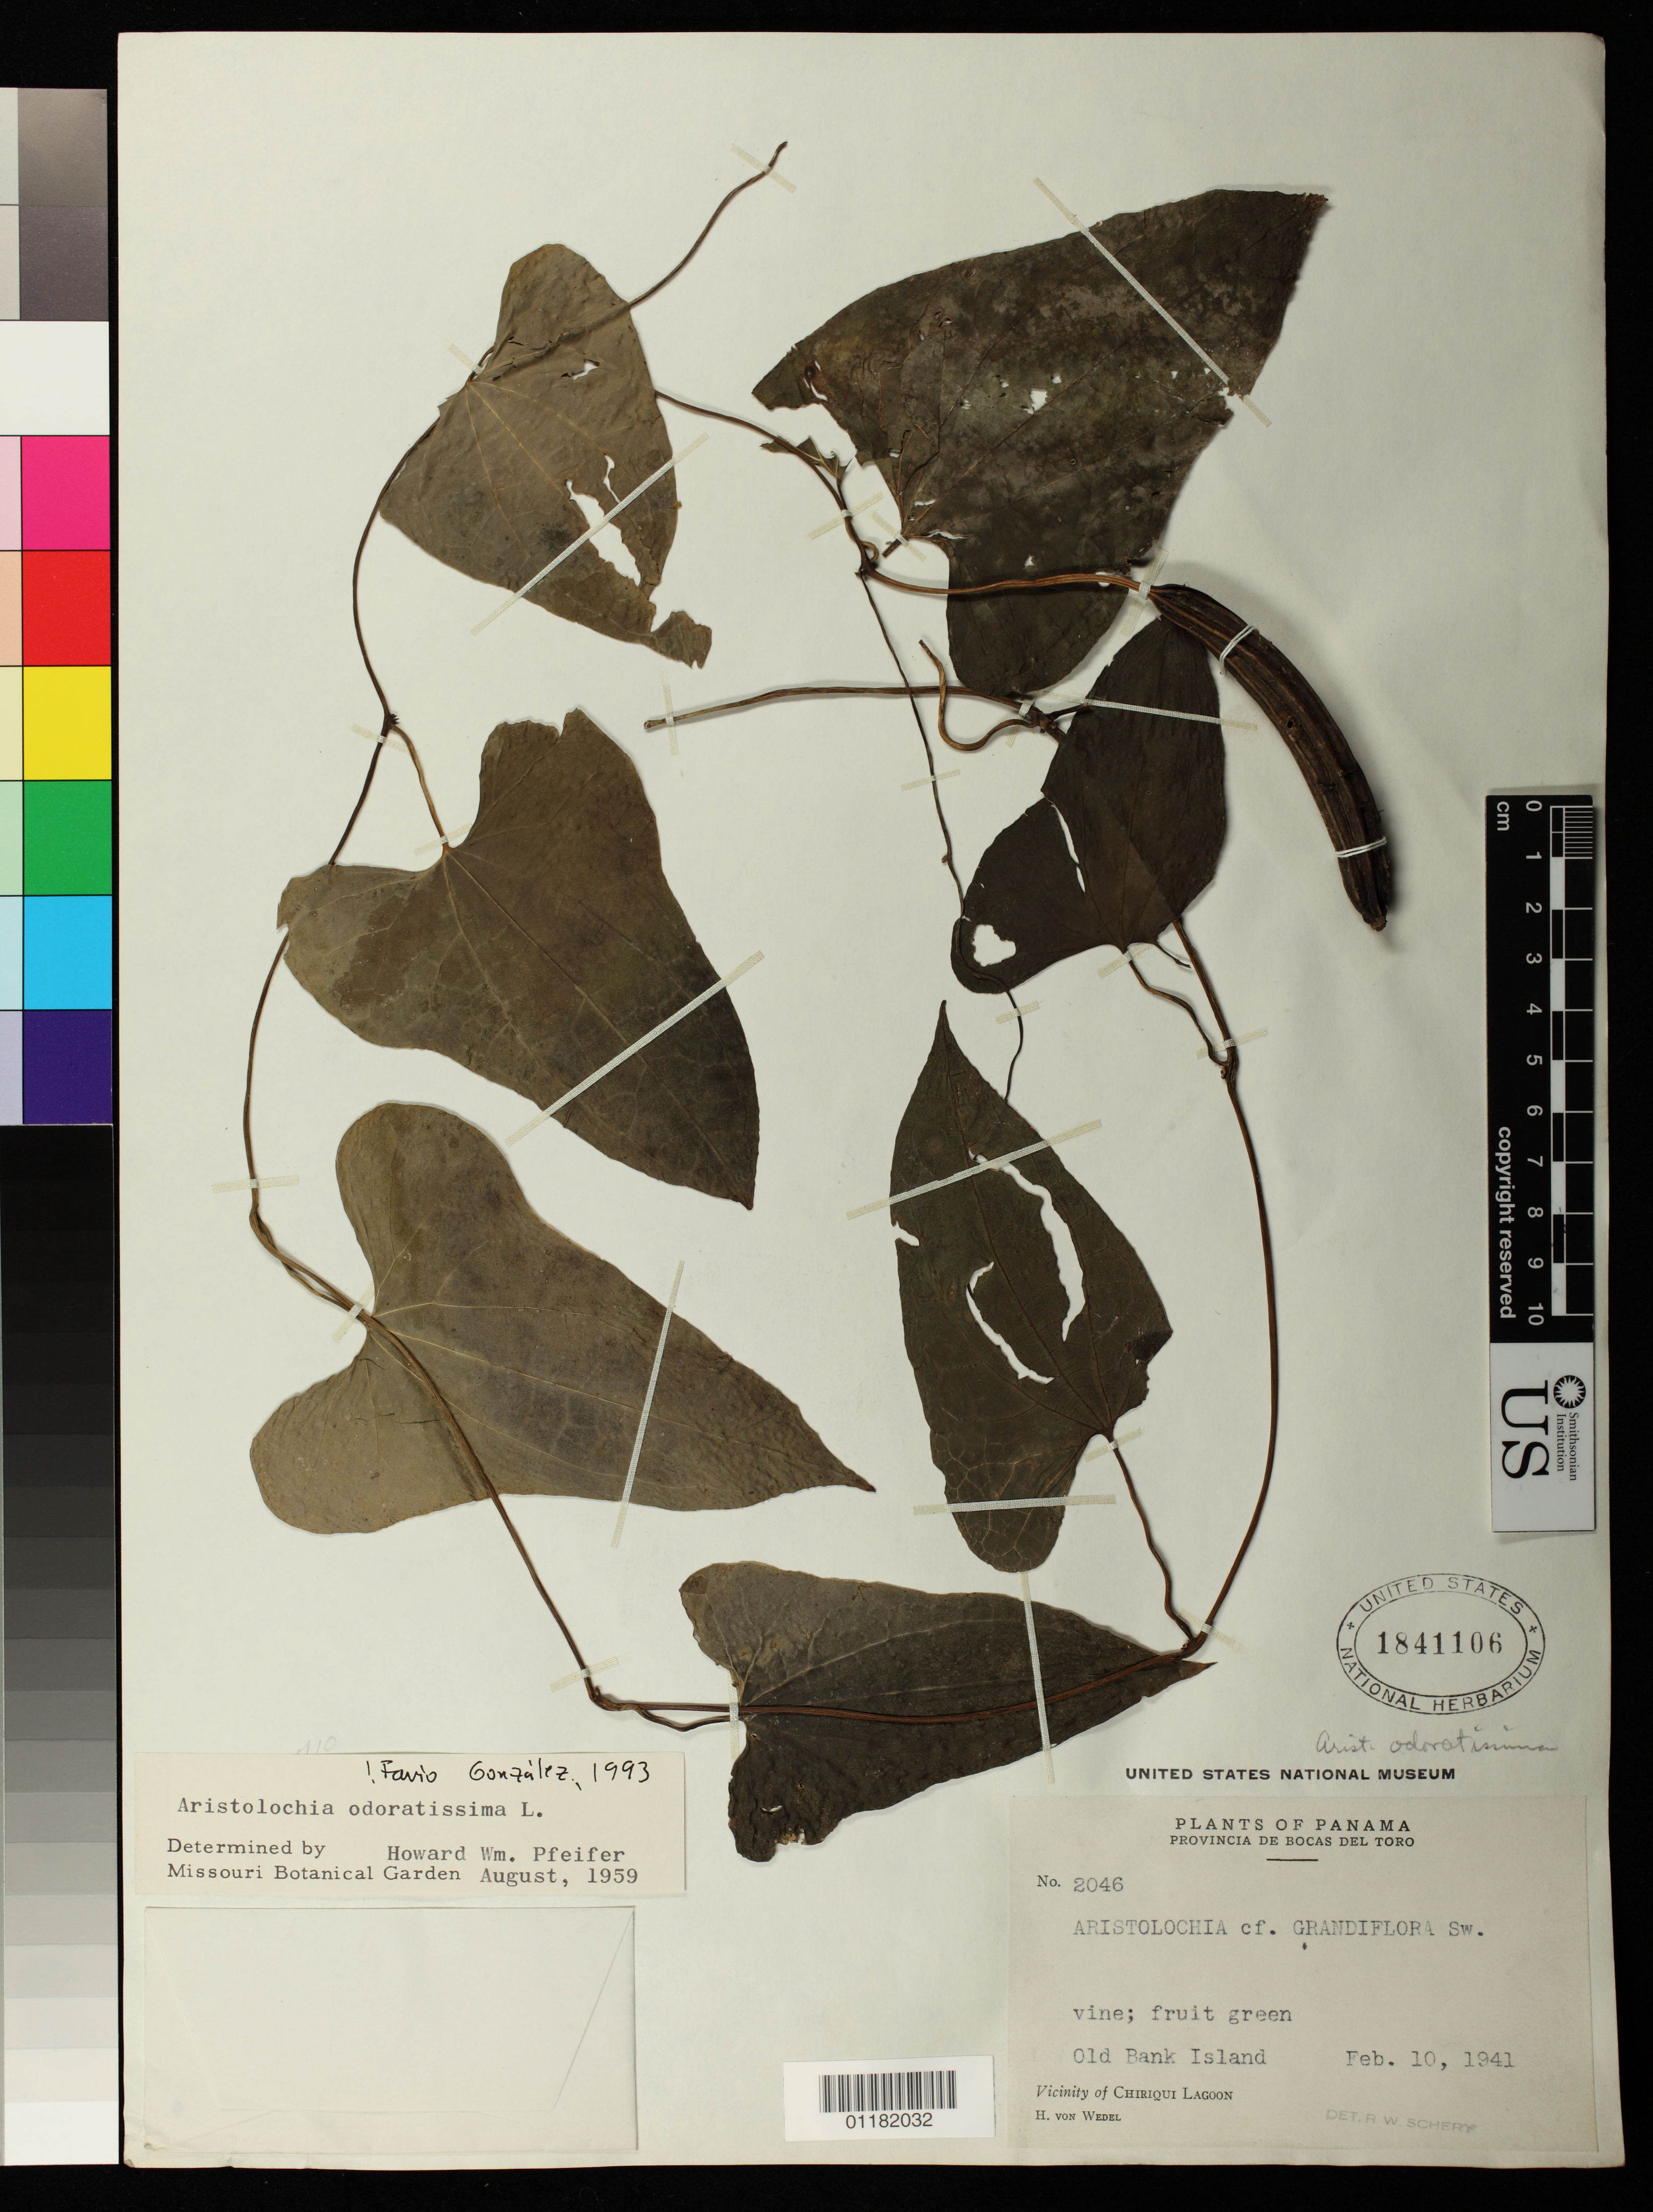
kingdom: Plantae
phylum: Tracheophyta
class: Magnoliopsida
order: Piperales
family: Aristolochiaceae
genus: Aristolochia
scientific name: Aristolochia odoratissima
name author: L.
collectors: H. von Wedel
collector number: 2046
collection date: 1941-02-10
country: Panama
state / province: Bocas del Toro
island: Bastimentos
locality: Old Bank Island [=Isla de Bastimentos] , vicinity of Chiriqui Lagoon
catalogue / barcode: US 1841106